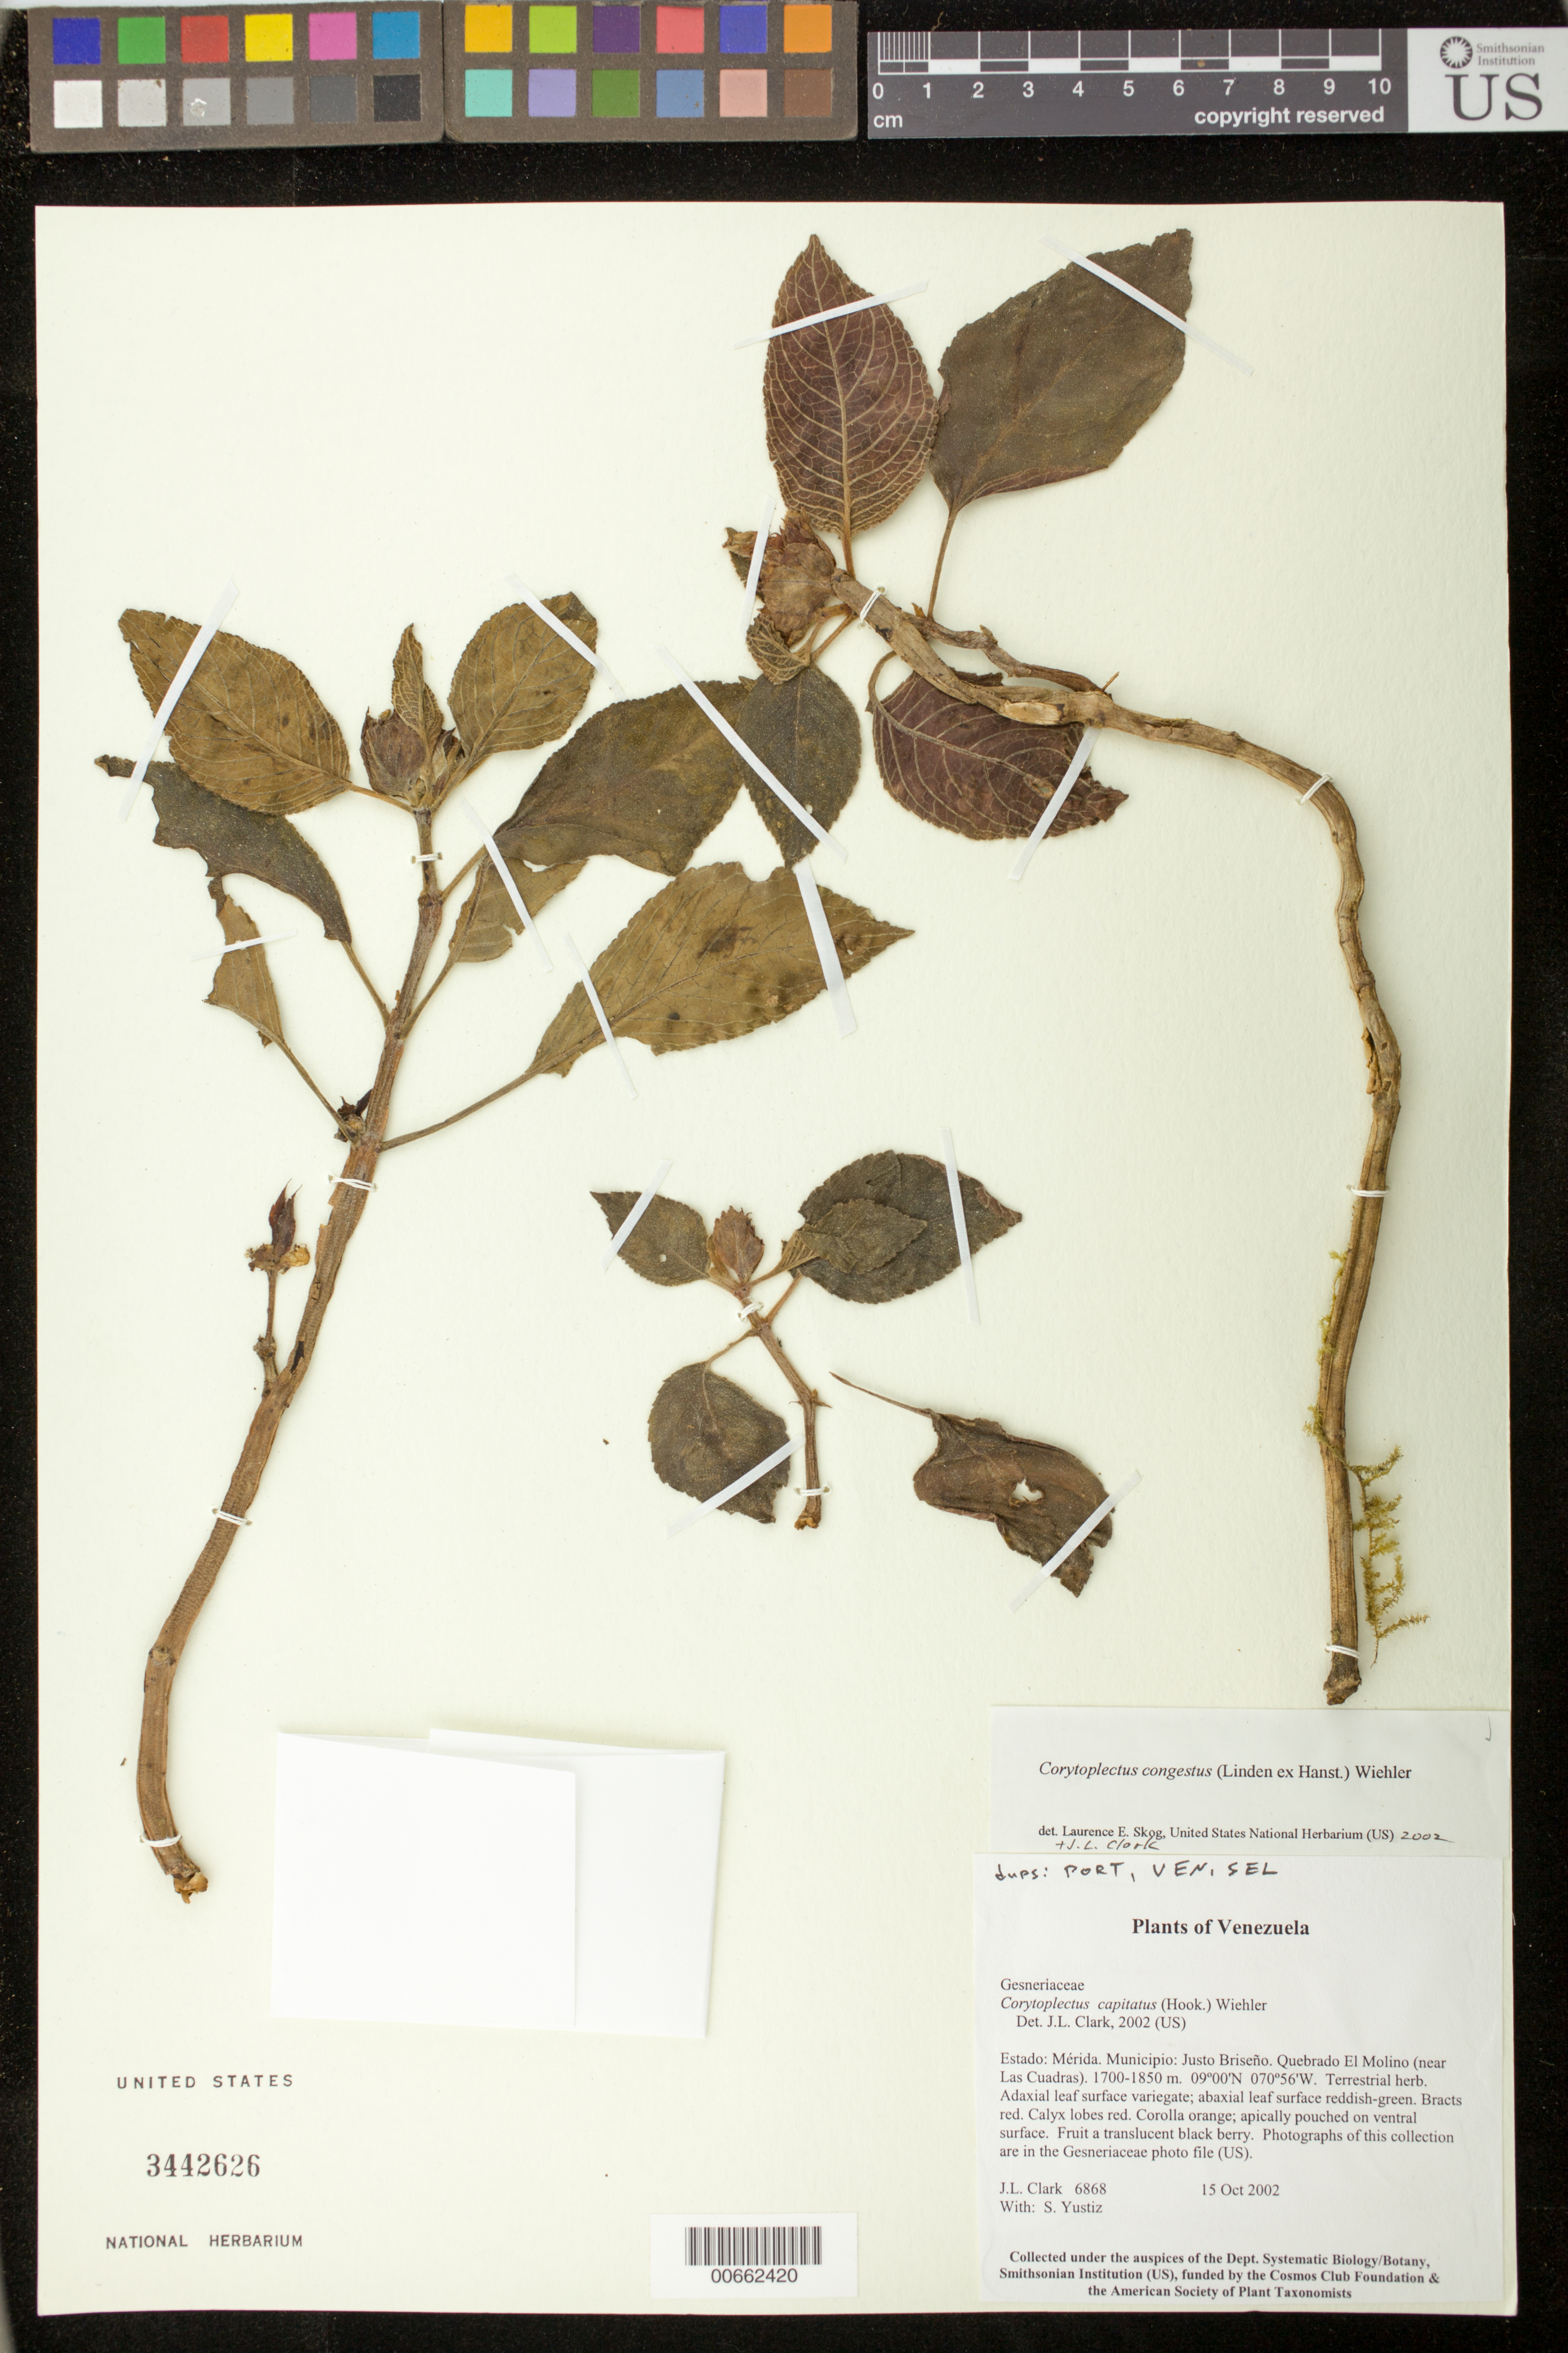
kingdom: Plantae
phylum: Tracheophyta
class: Magnoliopsida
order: Lamiales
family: Gesneriaceae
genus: Corytoplectus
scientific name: Corytoplectus congestus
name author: (Linden ex Hanst.) Wiehler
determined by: Clark, J. L.; Skog, Laurence E.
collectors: J. L. Clark & S. Yustiz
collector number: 6868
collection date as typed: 15 Oct 2002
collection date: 2002-10-15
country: Venezuela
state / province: Mérida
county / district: Justo Briceño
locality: Justo Briseño: Quebrado El Molino (near Las Cuadras).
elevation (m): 1700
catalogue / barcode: US 3442626